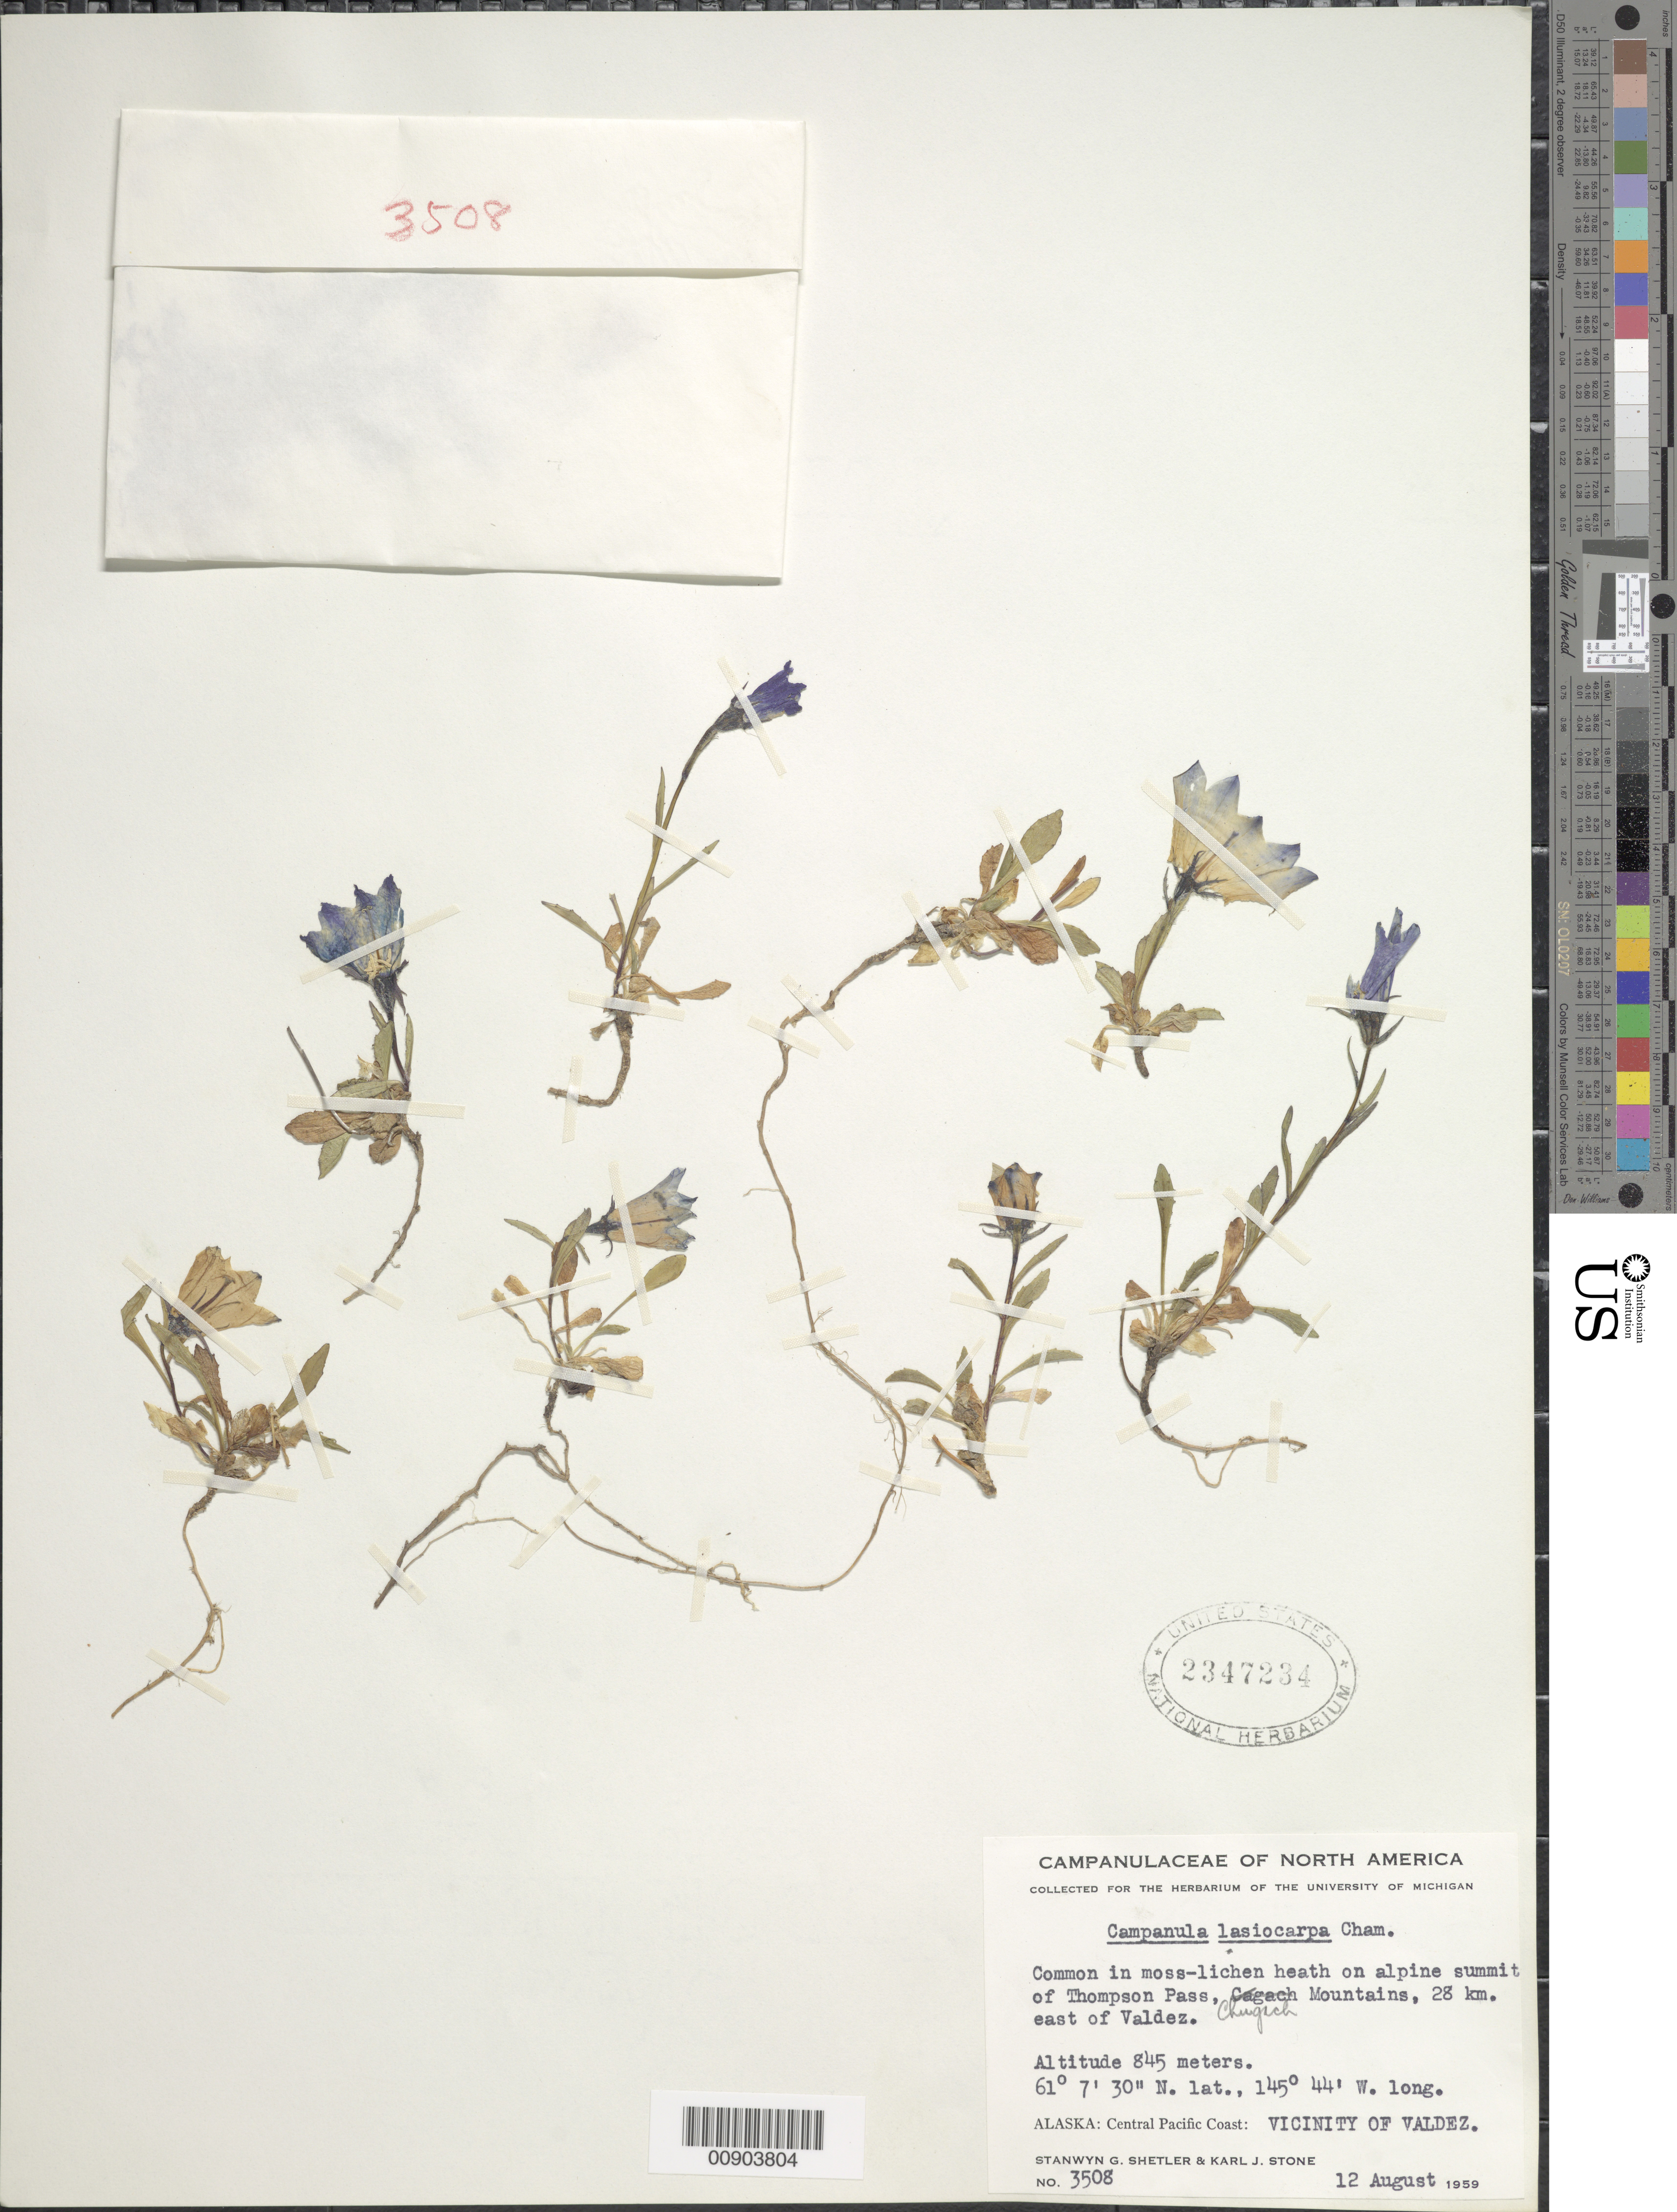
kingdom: Plantae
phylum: Tracheophyta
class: Magnoliopsida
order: Asterales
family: Campanulaceae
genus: Campanula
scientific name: Campanula lasiocarpa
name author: Cham.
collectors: S. Shetler & K. J. Stone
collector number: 3508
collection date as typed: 12 August 1959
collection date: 1959-08-12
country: United States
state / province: Alaska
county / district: Valdez-cordova Census Area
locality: Summit of Thompson Pass, Chugach Mountain, 28 km. east of Valdez.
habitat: Moss-lichen heath on alpine summit.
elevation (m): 845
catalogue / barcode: US 2347234